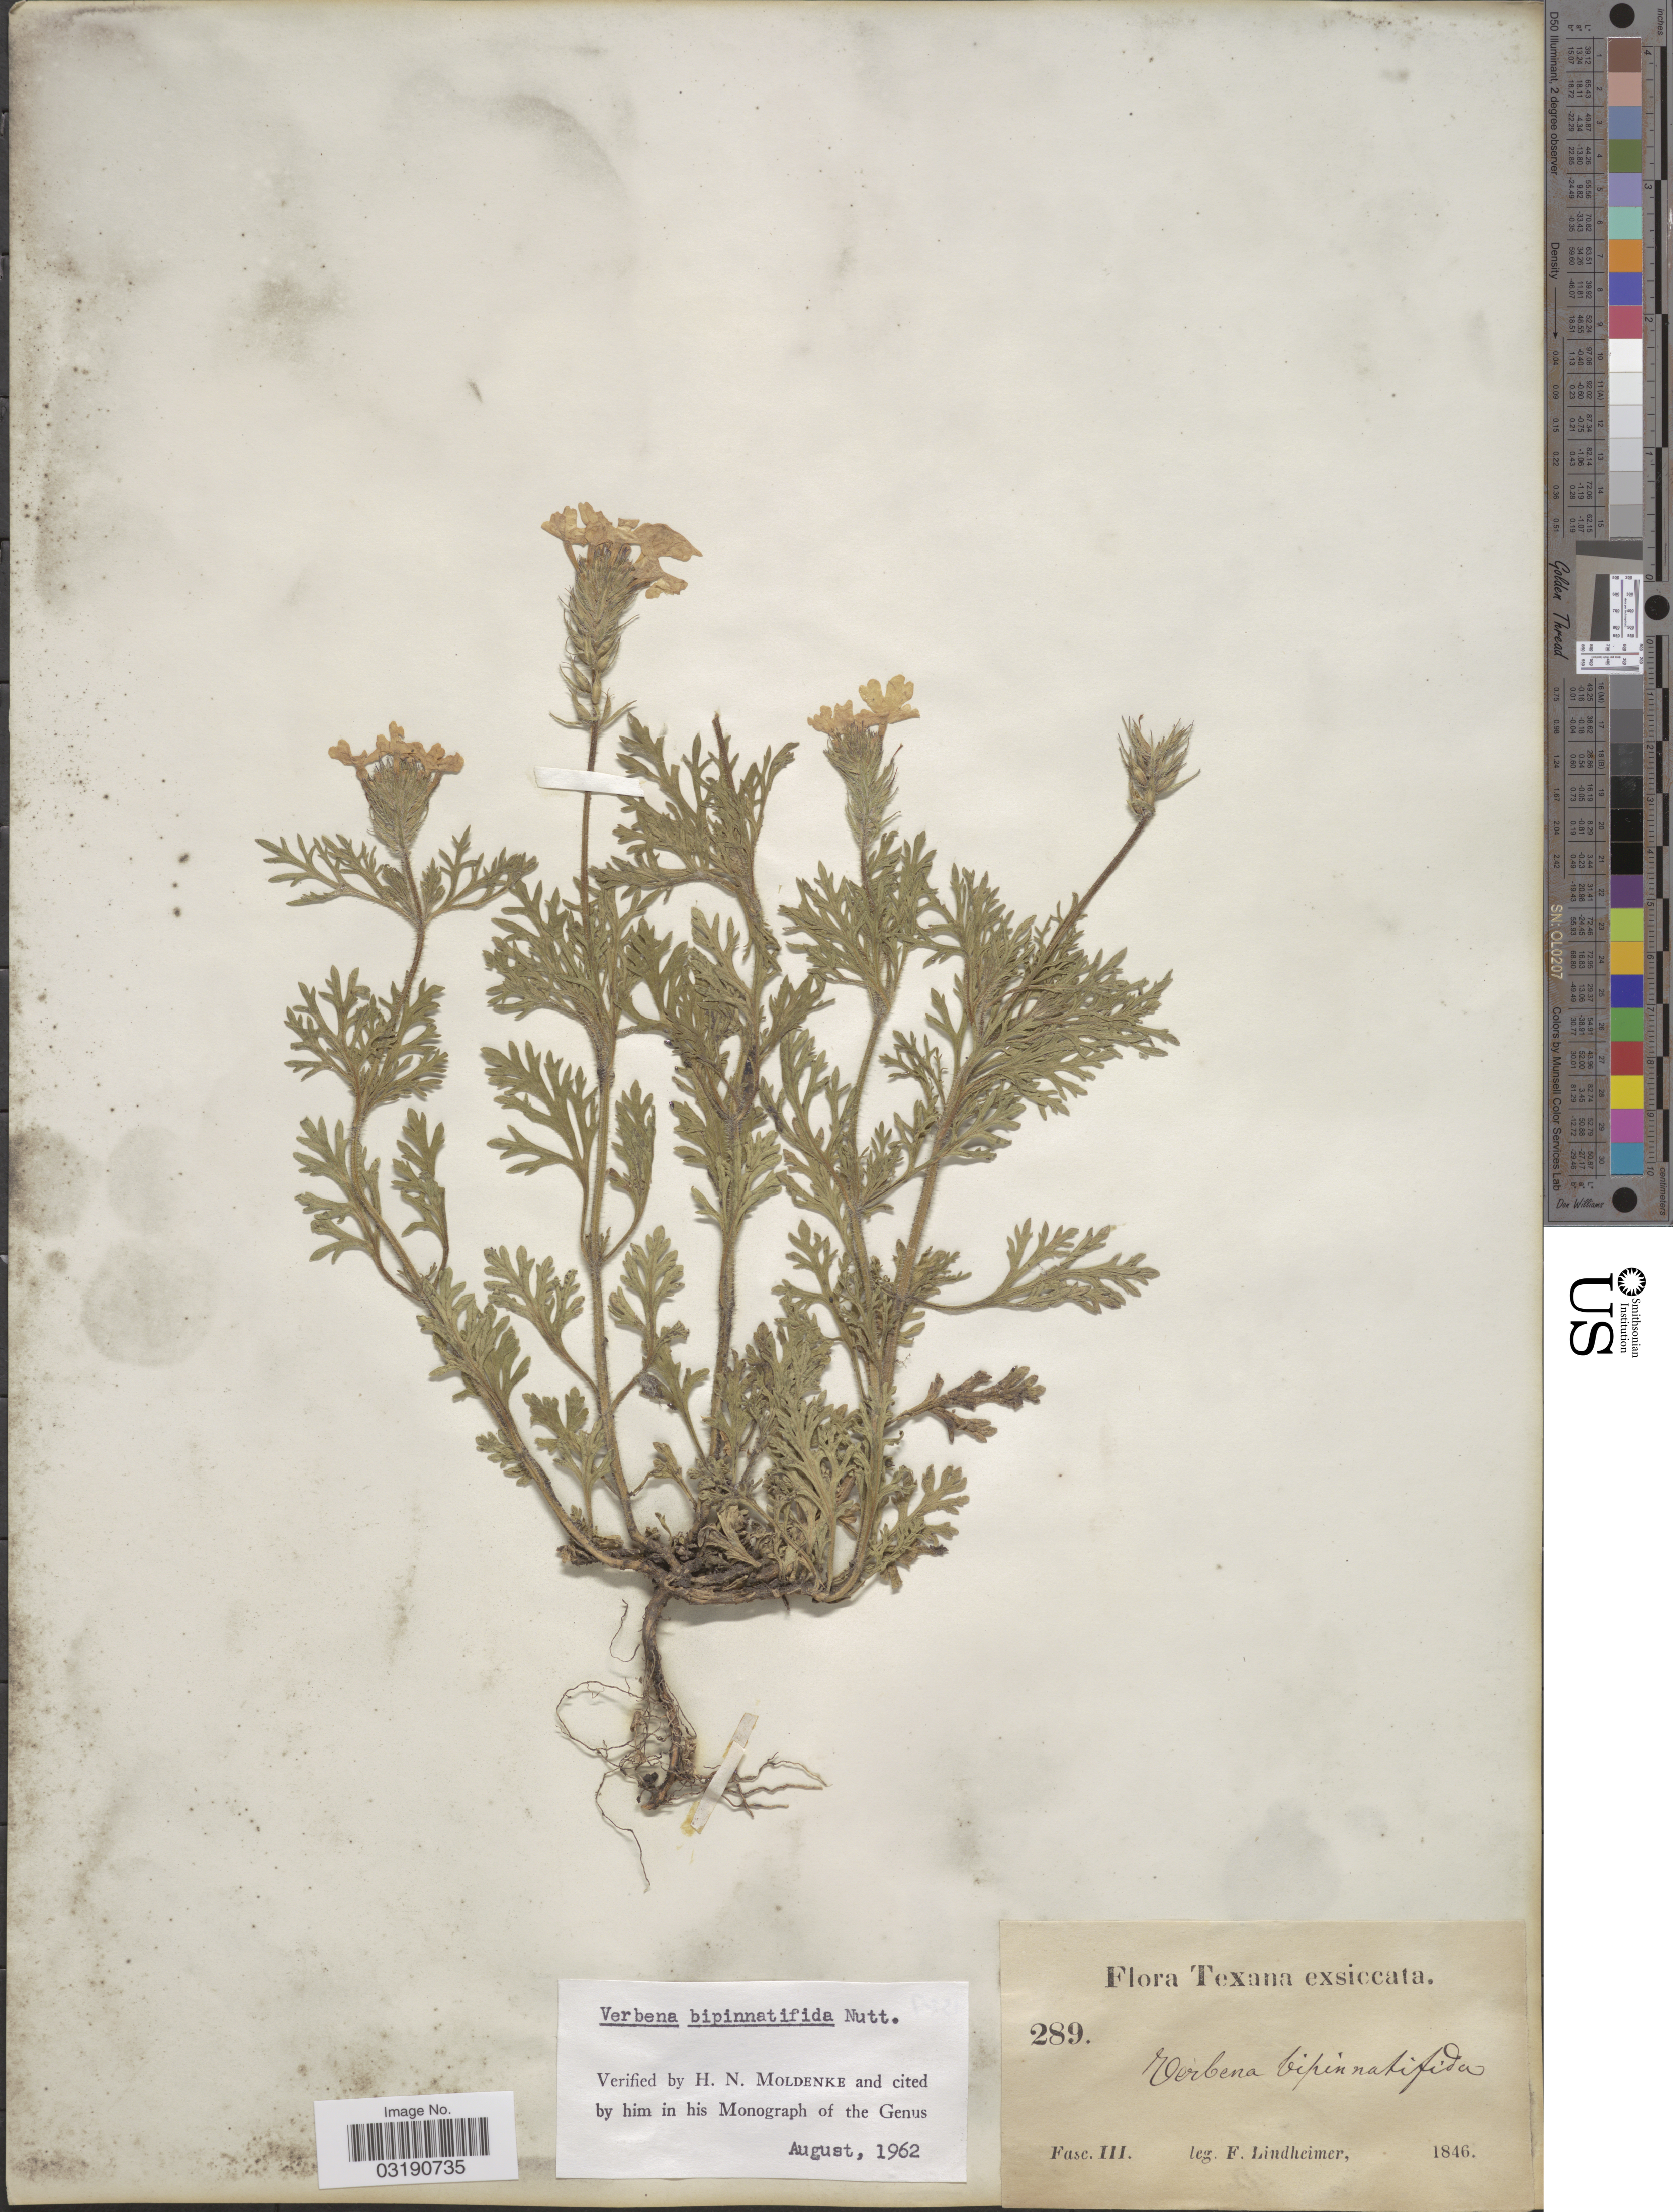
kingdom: Plantae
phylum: Tracheophyta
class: Magnoliopsida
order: Lamiales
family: Verbenaceae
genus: Verbena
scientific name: Verbena bipinnatifida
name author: (Schauer) Nutt.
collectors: F. Lindheimer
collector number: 289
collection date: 1846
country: United States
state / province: Texas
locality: Fasc. III. [unsure placement]